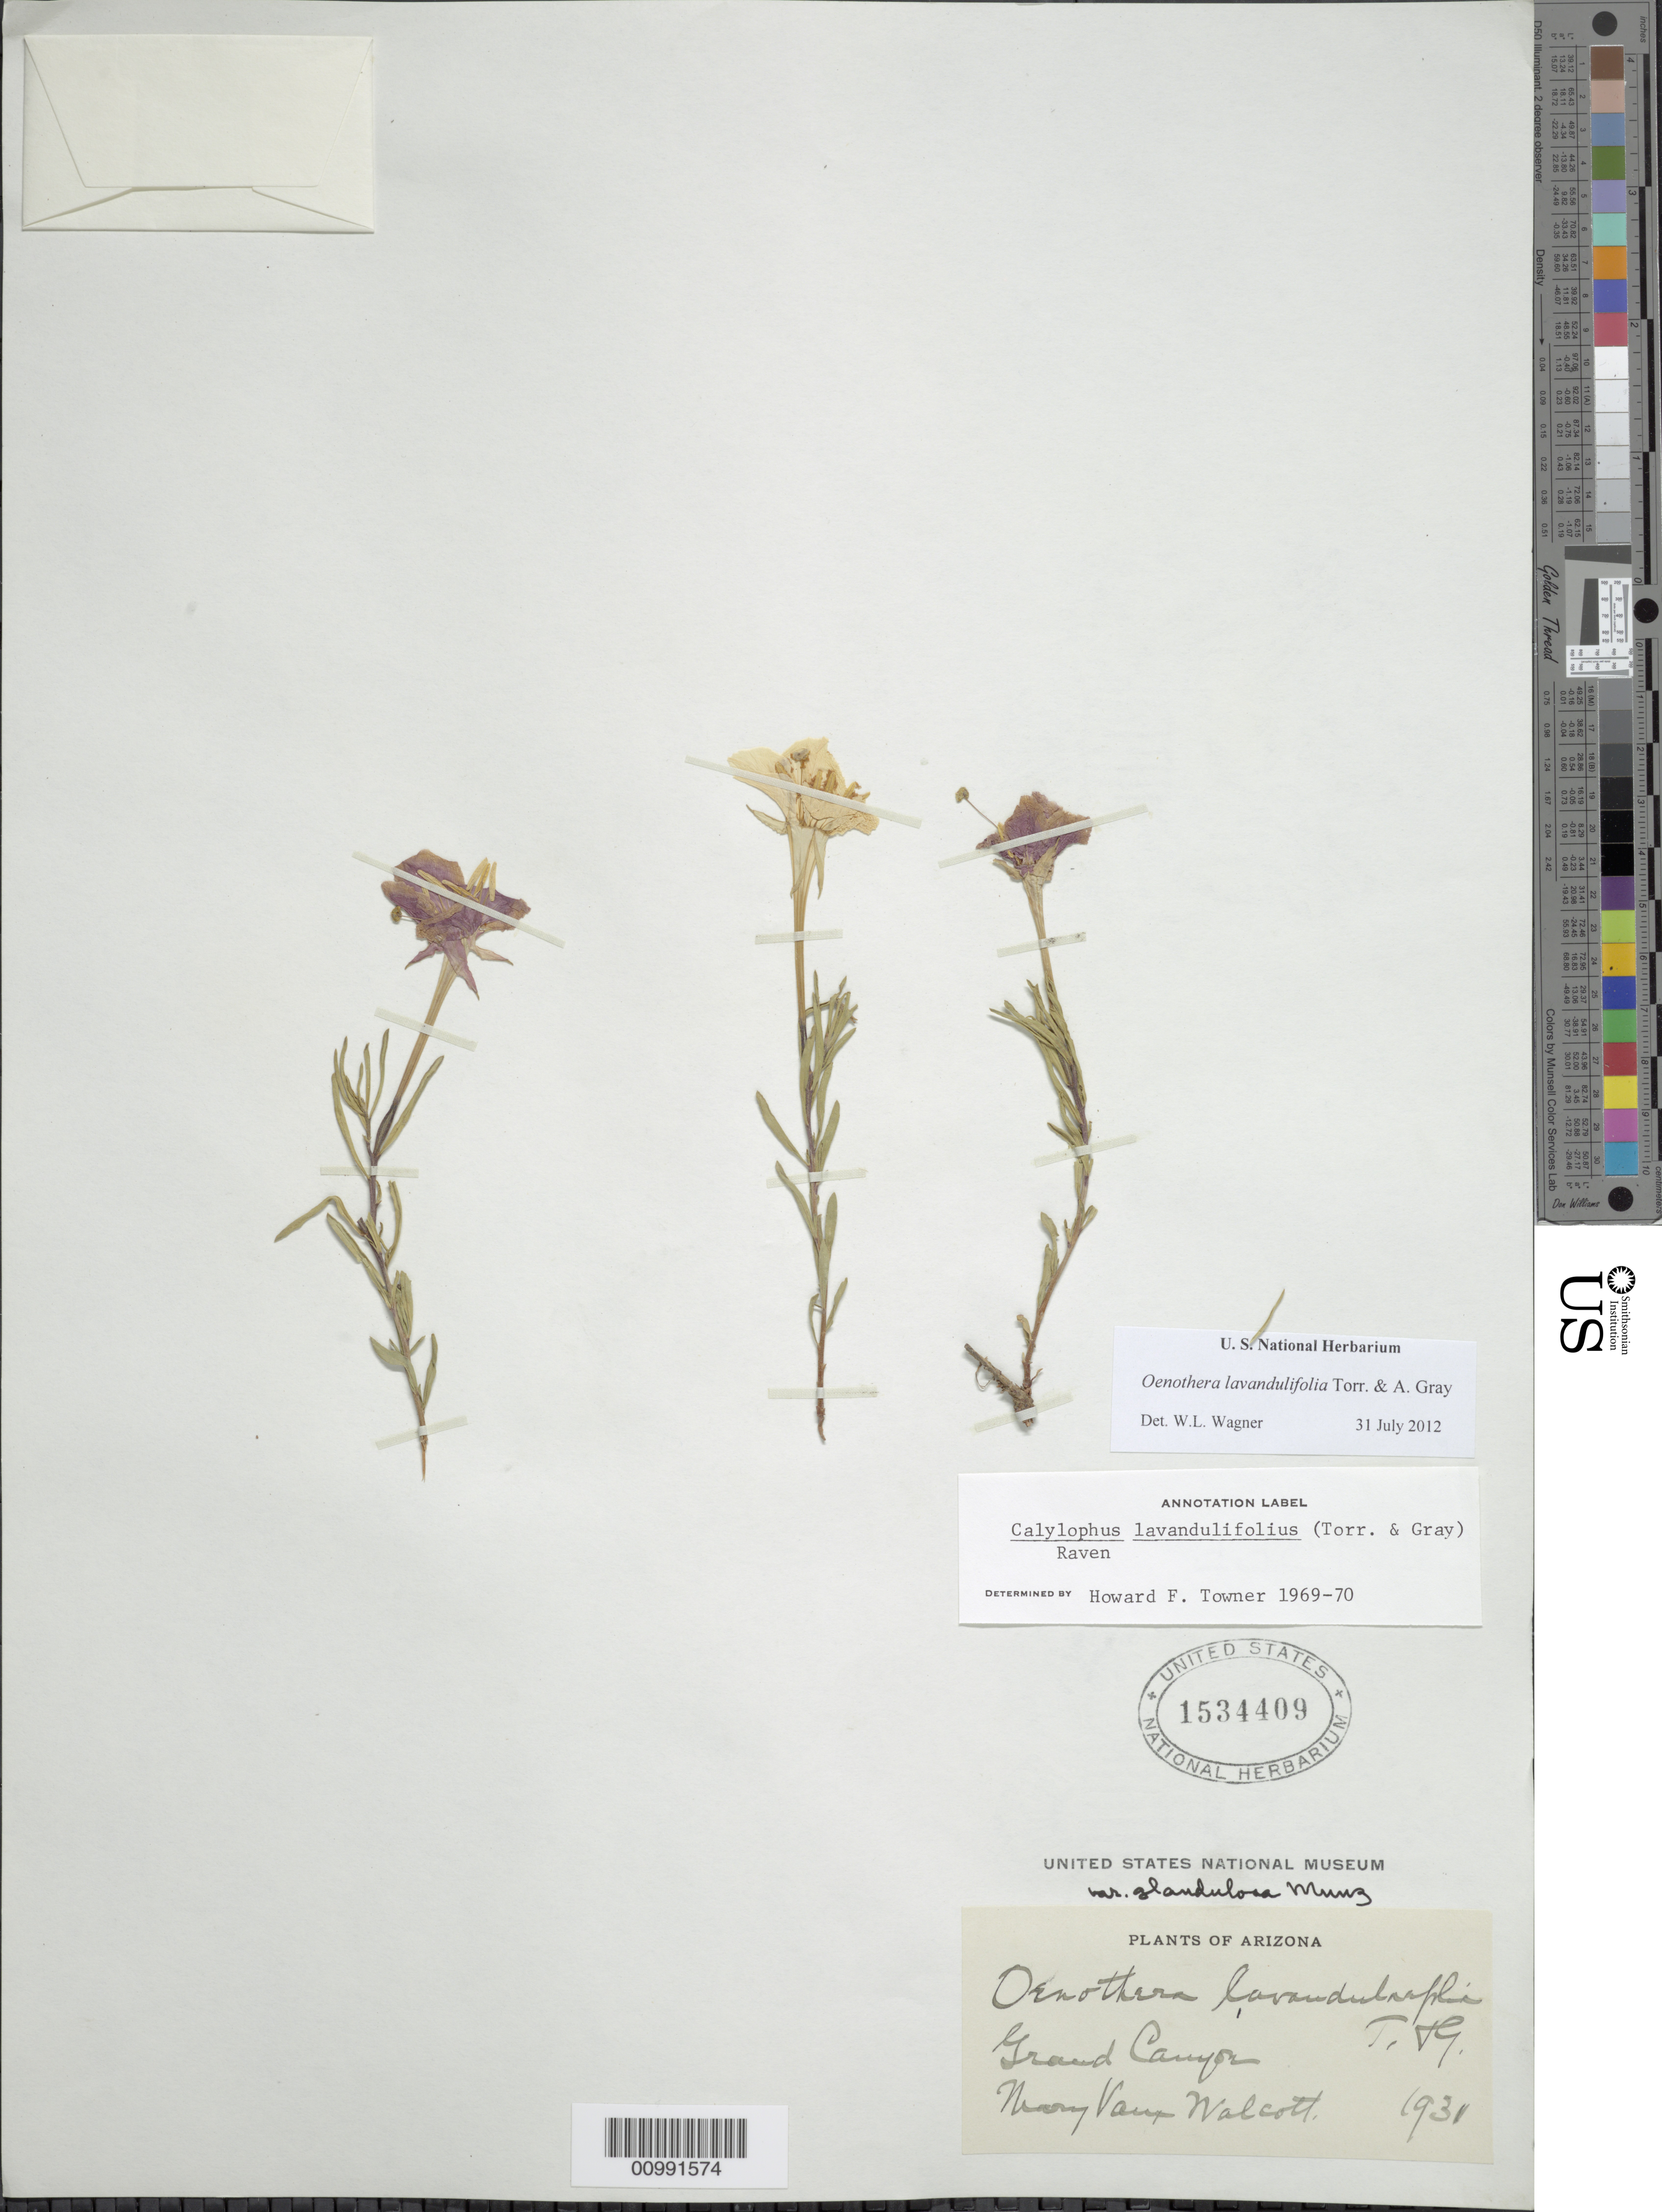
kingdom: Plantae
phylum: Tracheophyta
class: Magnoliopsida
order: Myrtales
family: Onagraceae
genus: Oenothera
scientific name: Oenothera lavandulifolia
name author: Torr. & A. Gray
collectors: M. Walcott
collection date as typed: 1931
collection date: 1931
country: United States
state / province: Arizona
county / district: Coconino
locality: Grand Canyon.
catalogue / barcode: US 1534409